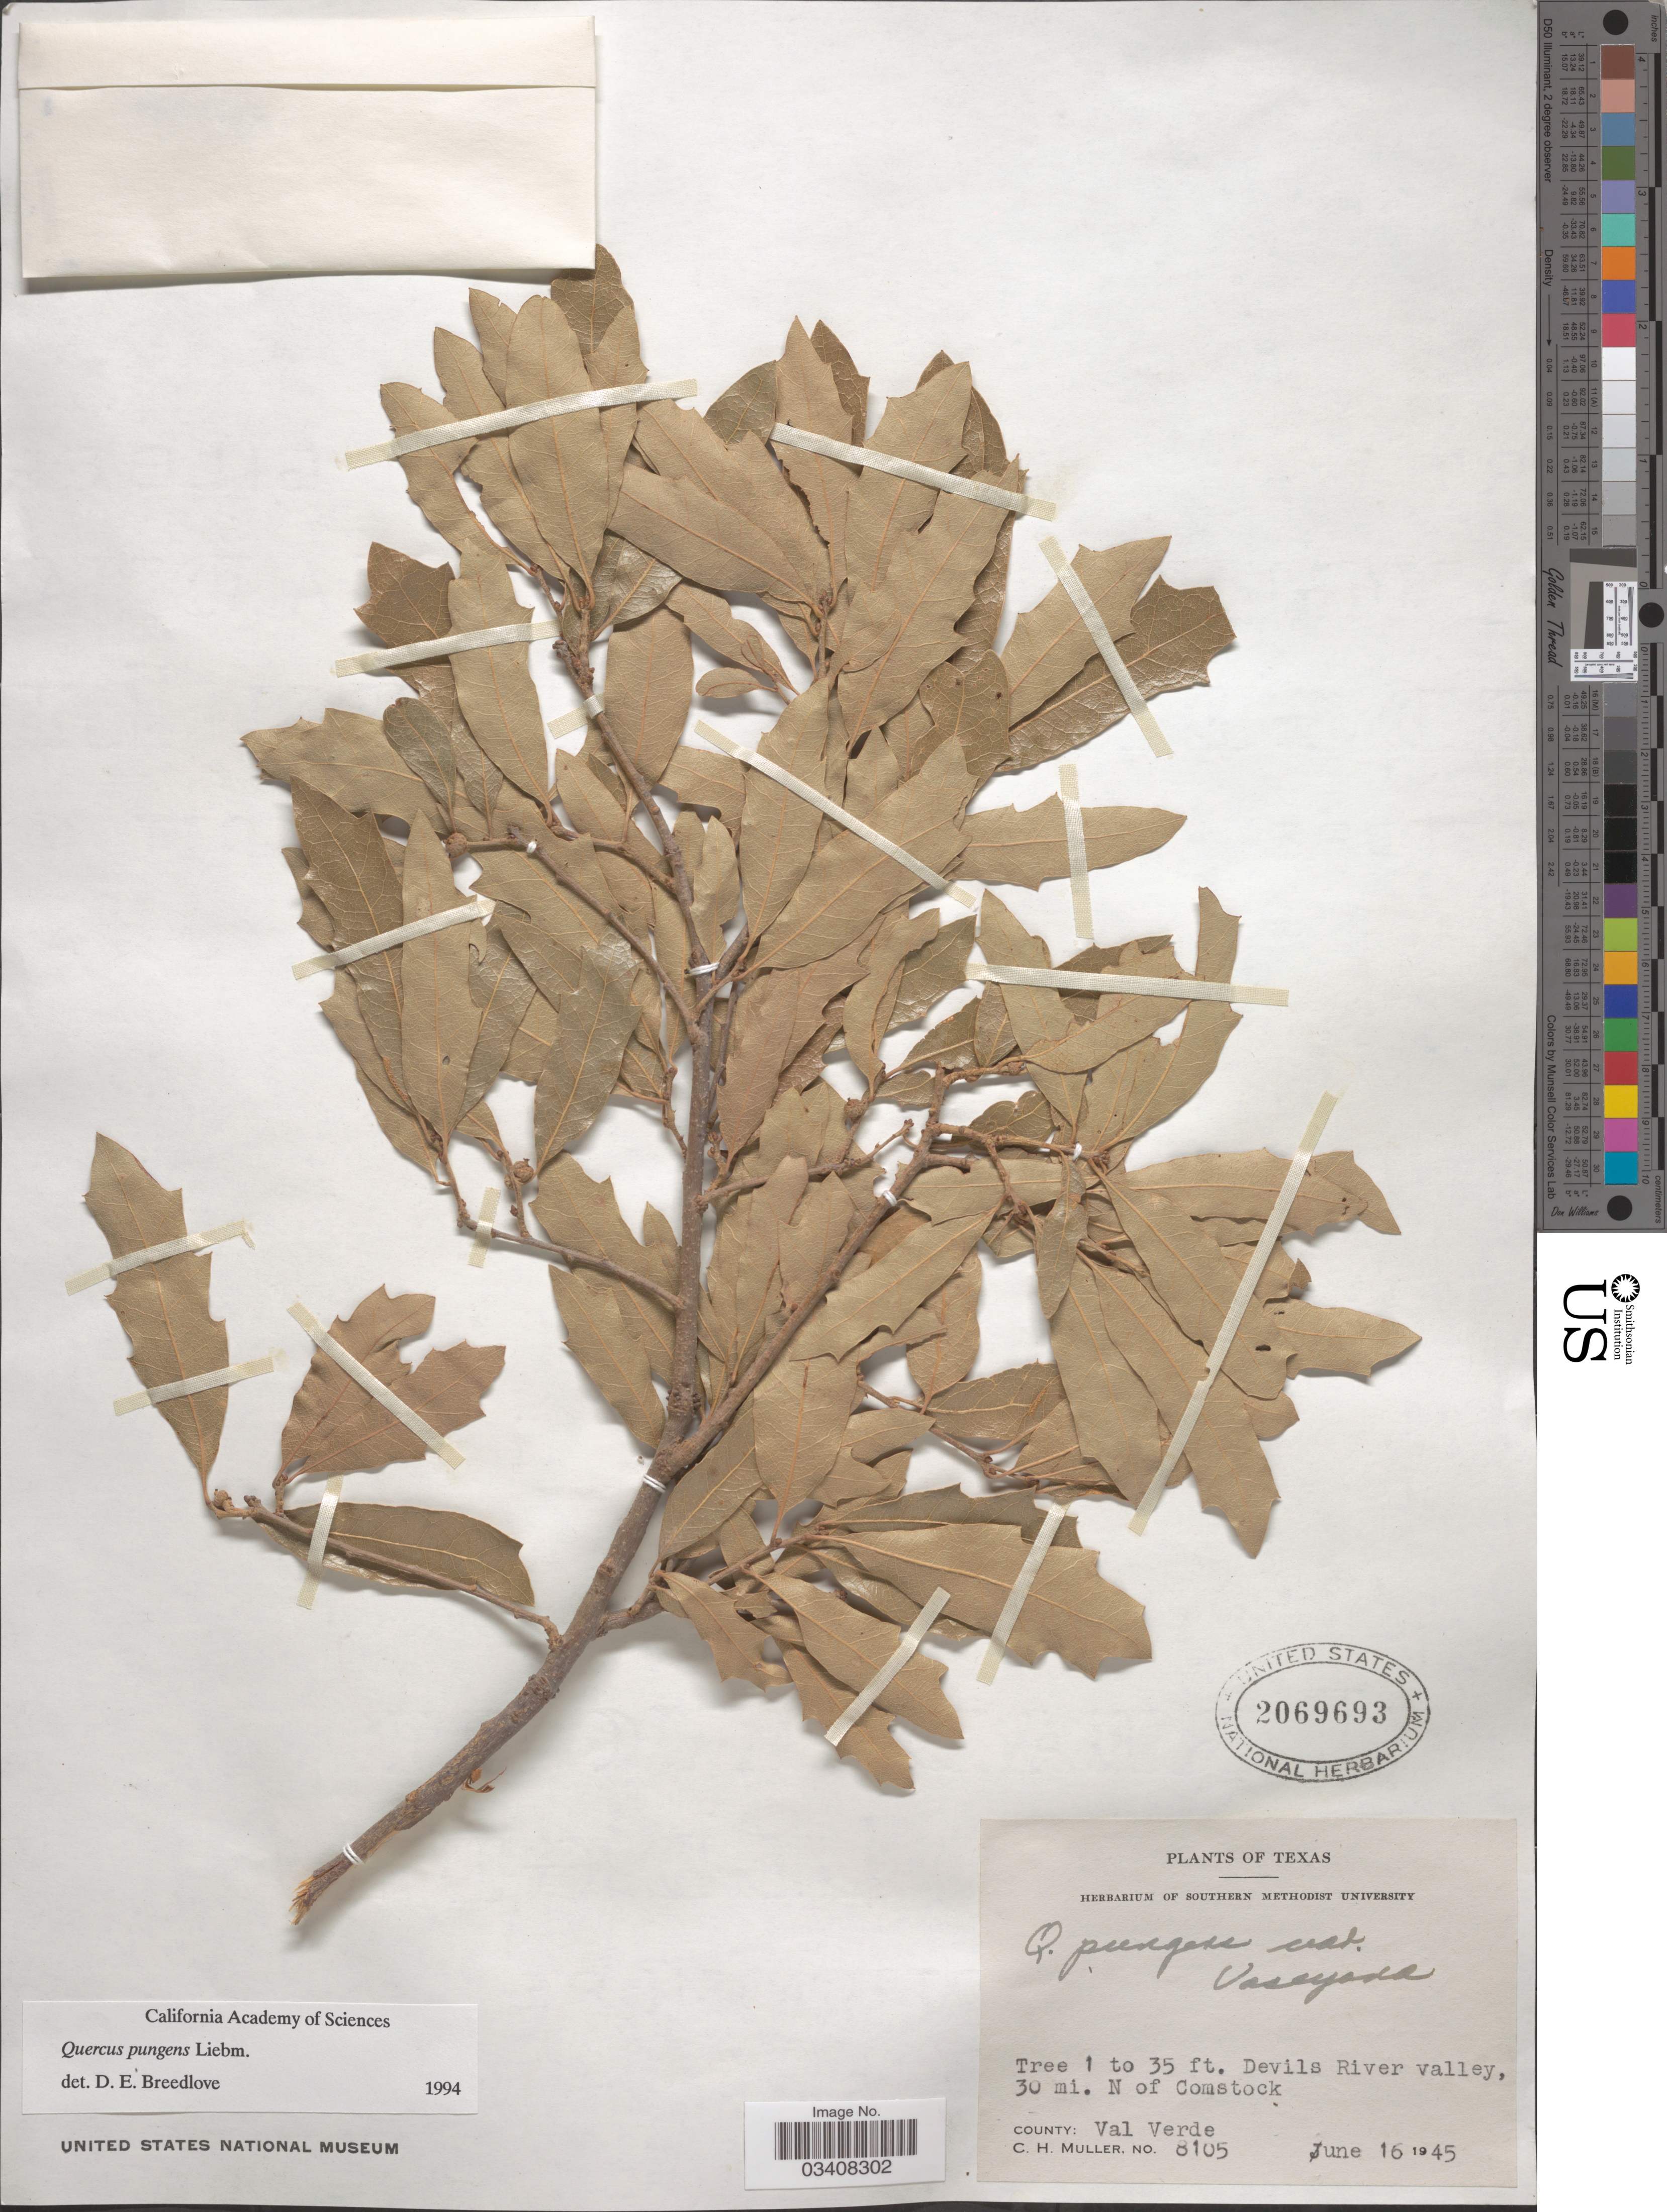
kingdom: Plantae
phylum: Tracheophyta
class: Magnoliopsida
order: Fagales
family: Fagaceae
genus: Quercus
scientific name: Quercus pungens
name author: Liebm.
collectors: C. H. Mueller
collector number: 8105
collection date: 1945-06-16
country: United States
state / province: Texas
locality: Devils River valley, 30 mi. N of Comstock. County: Val Verde.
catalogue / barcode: US 2069693